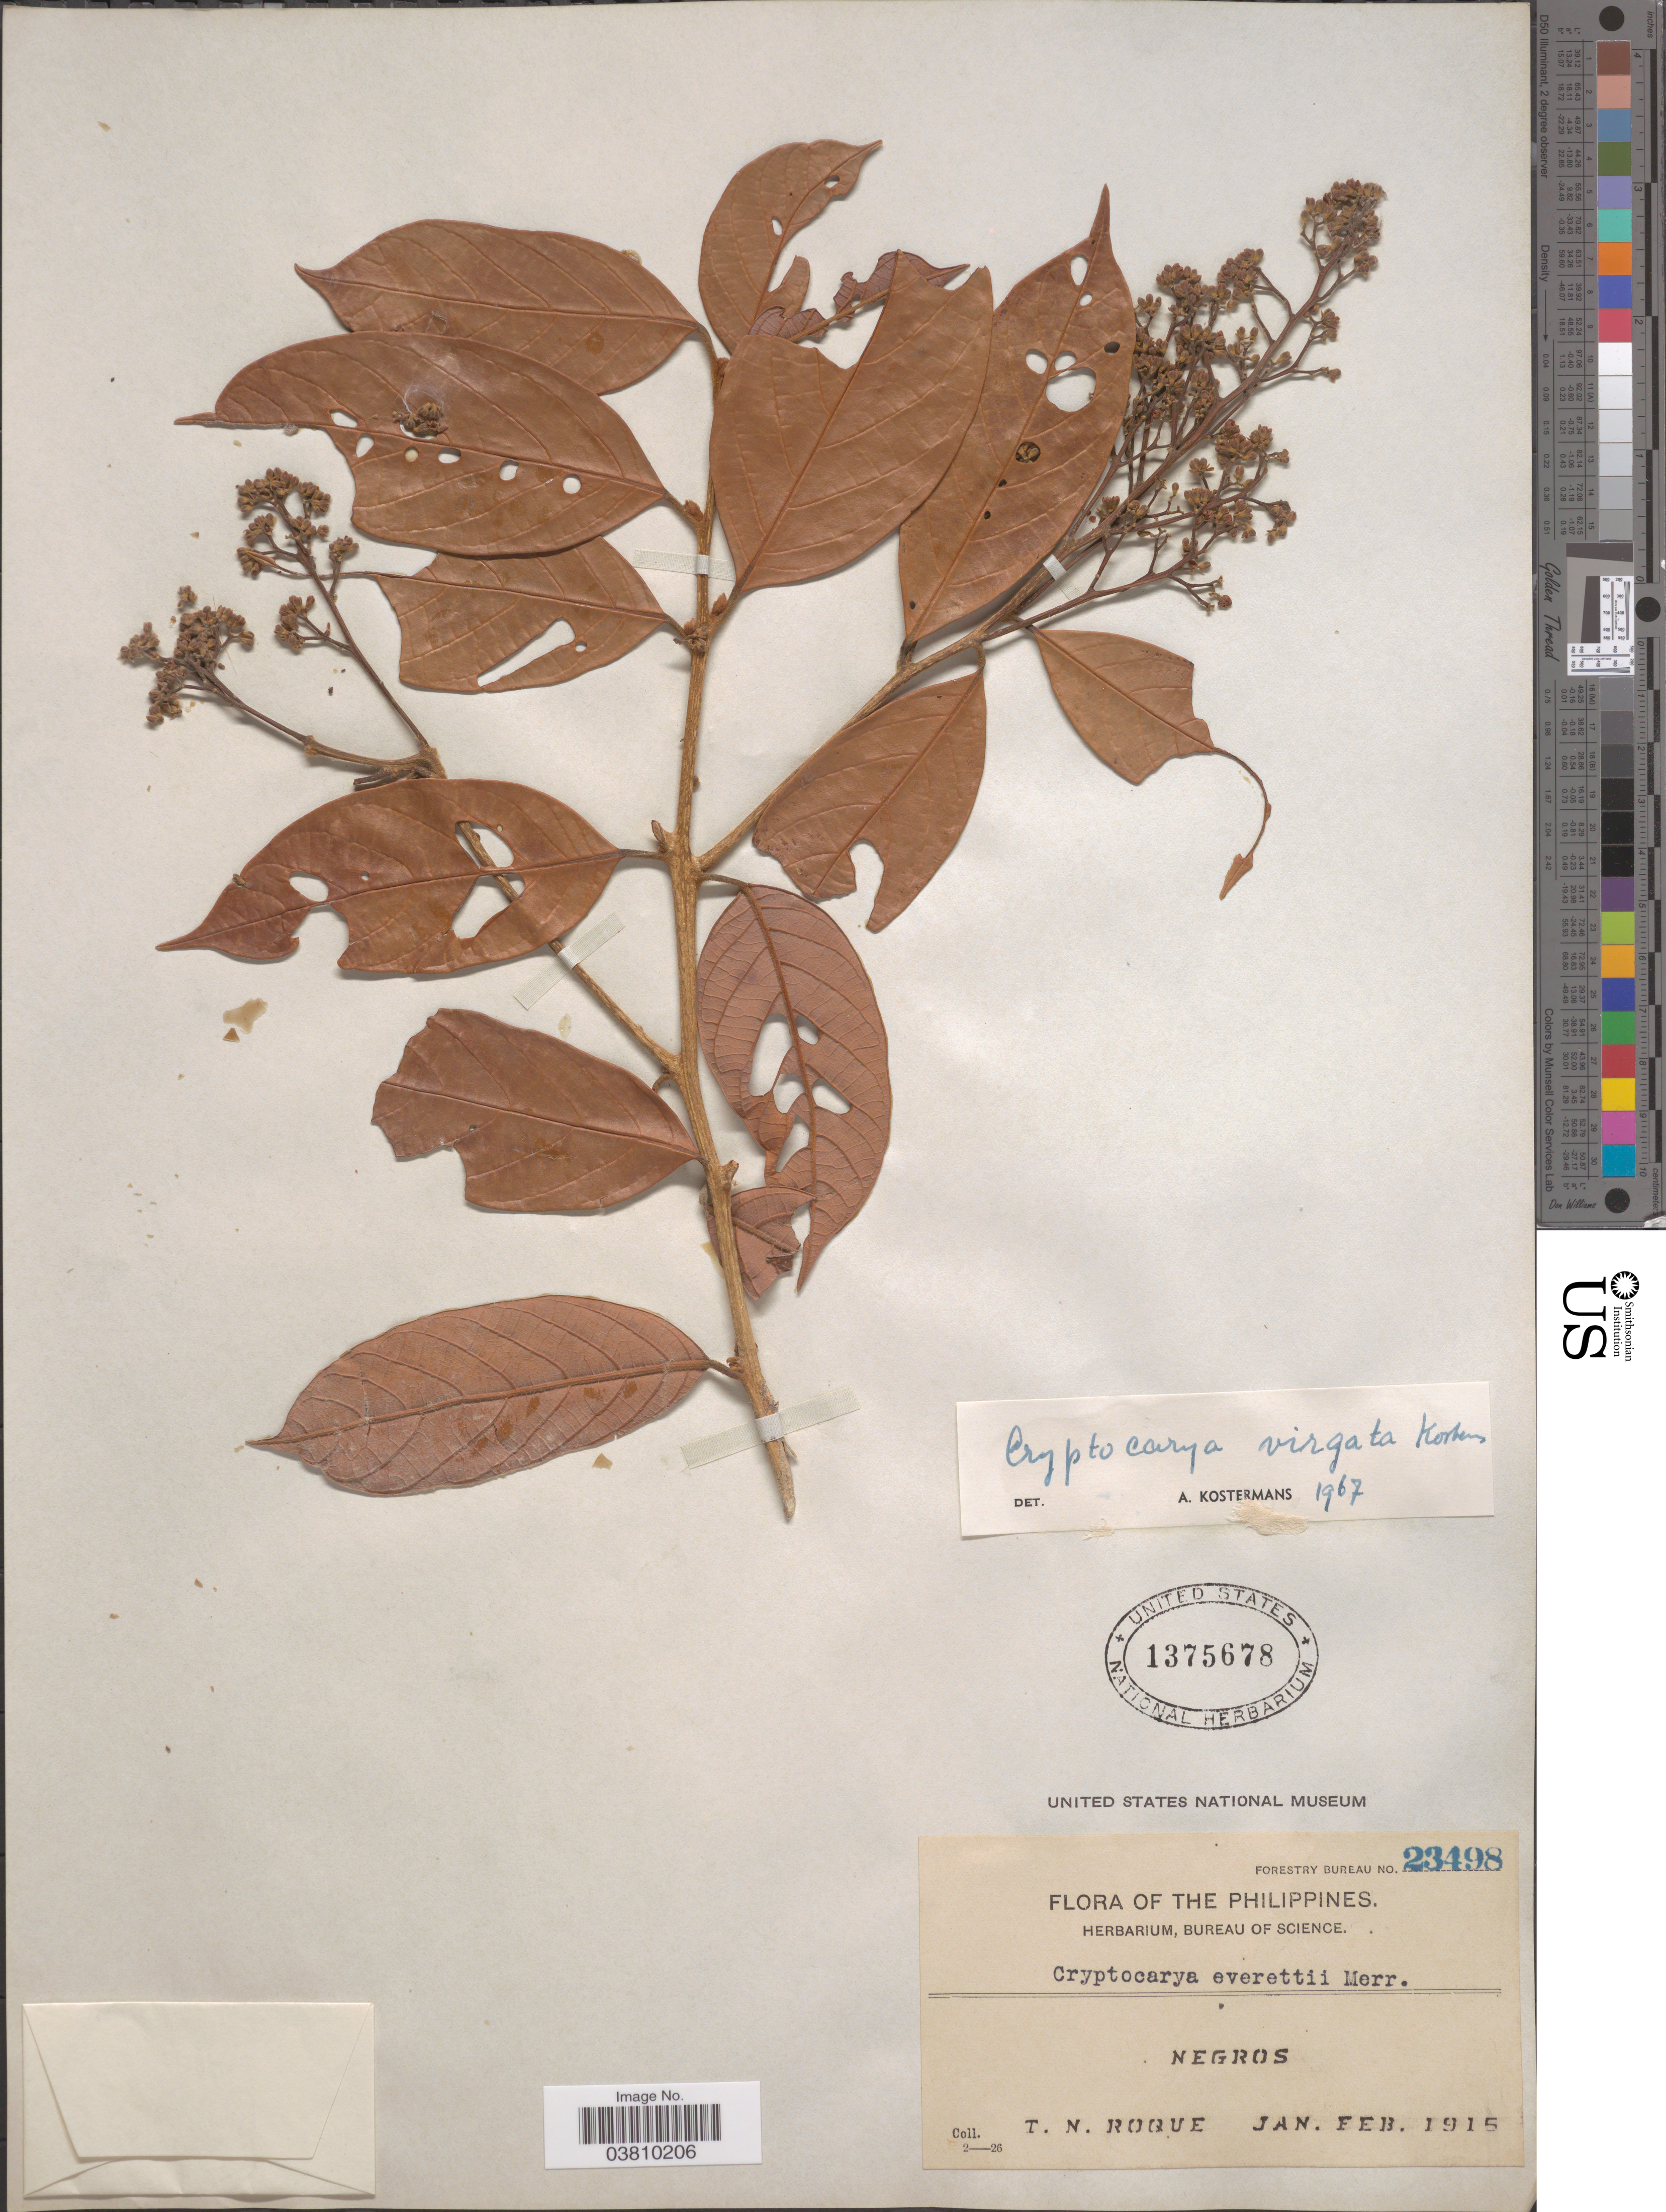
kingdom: Plantae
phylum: Tracheophyta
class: Magnoliopsida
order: Laurales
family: Lauraceae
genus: Cryptocarya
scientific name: Cryptocarya virgata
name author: Kosterm.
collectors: T. Roque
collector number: Forestry Bureau 23498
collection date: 1915-01/1915-02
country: Philippines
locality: Negros.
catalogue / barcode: US 1375678